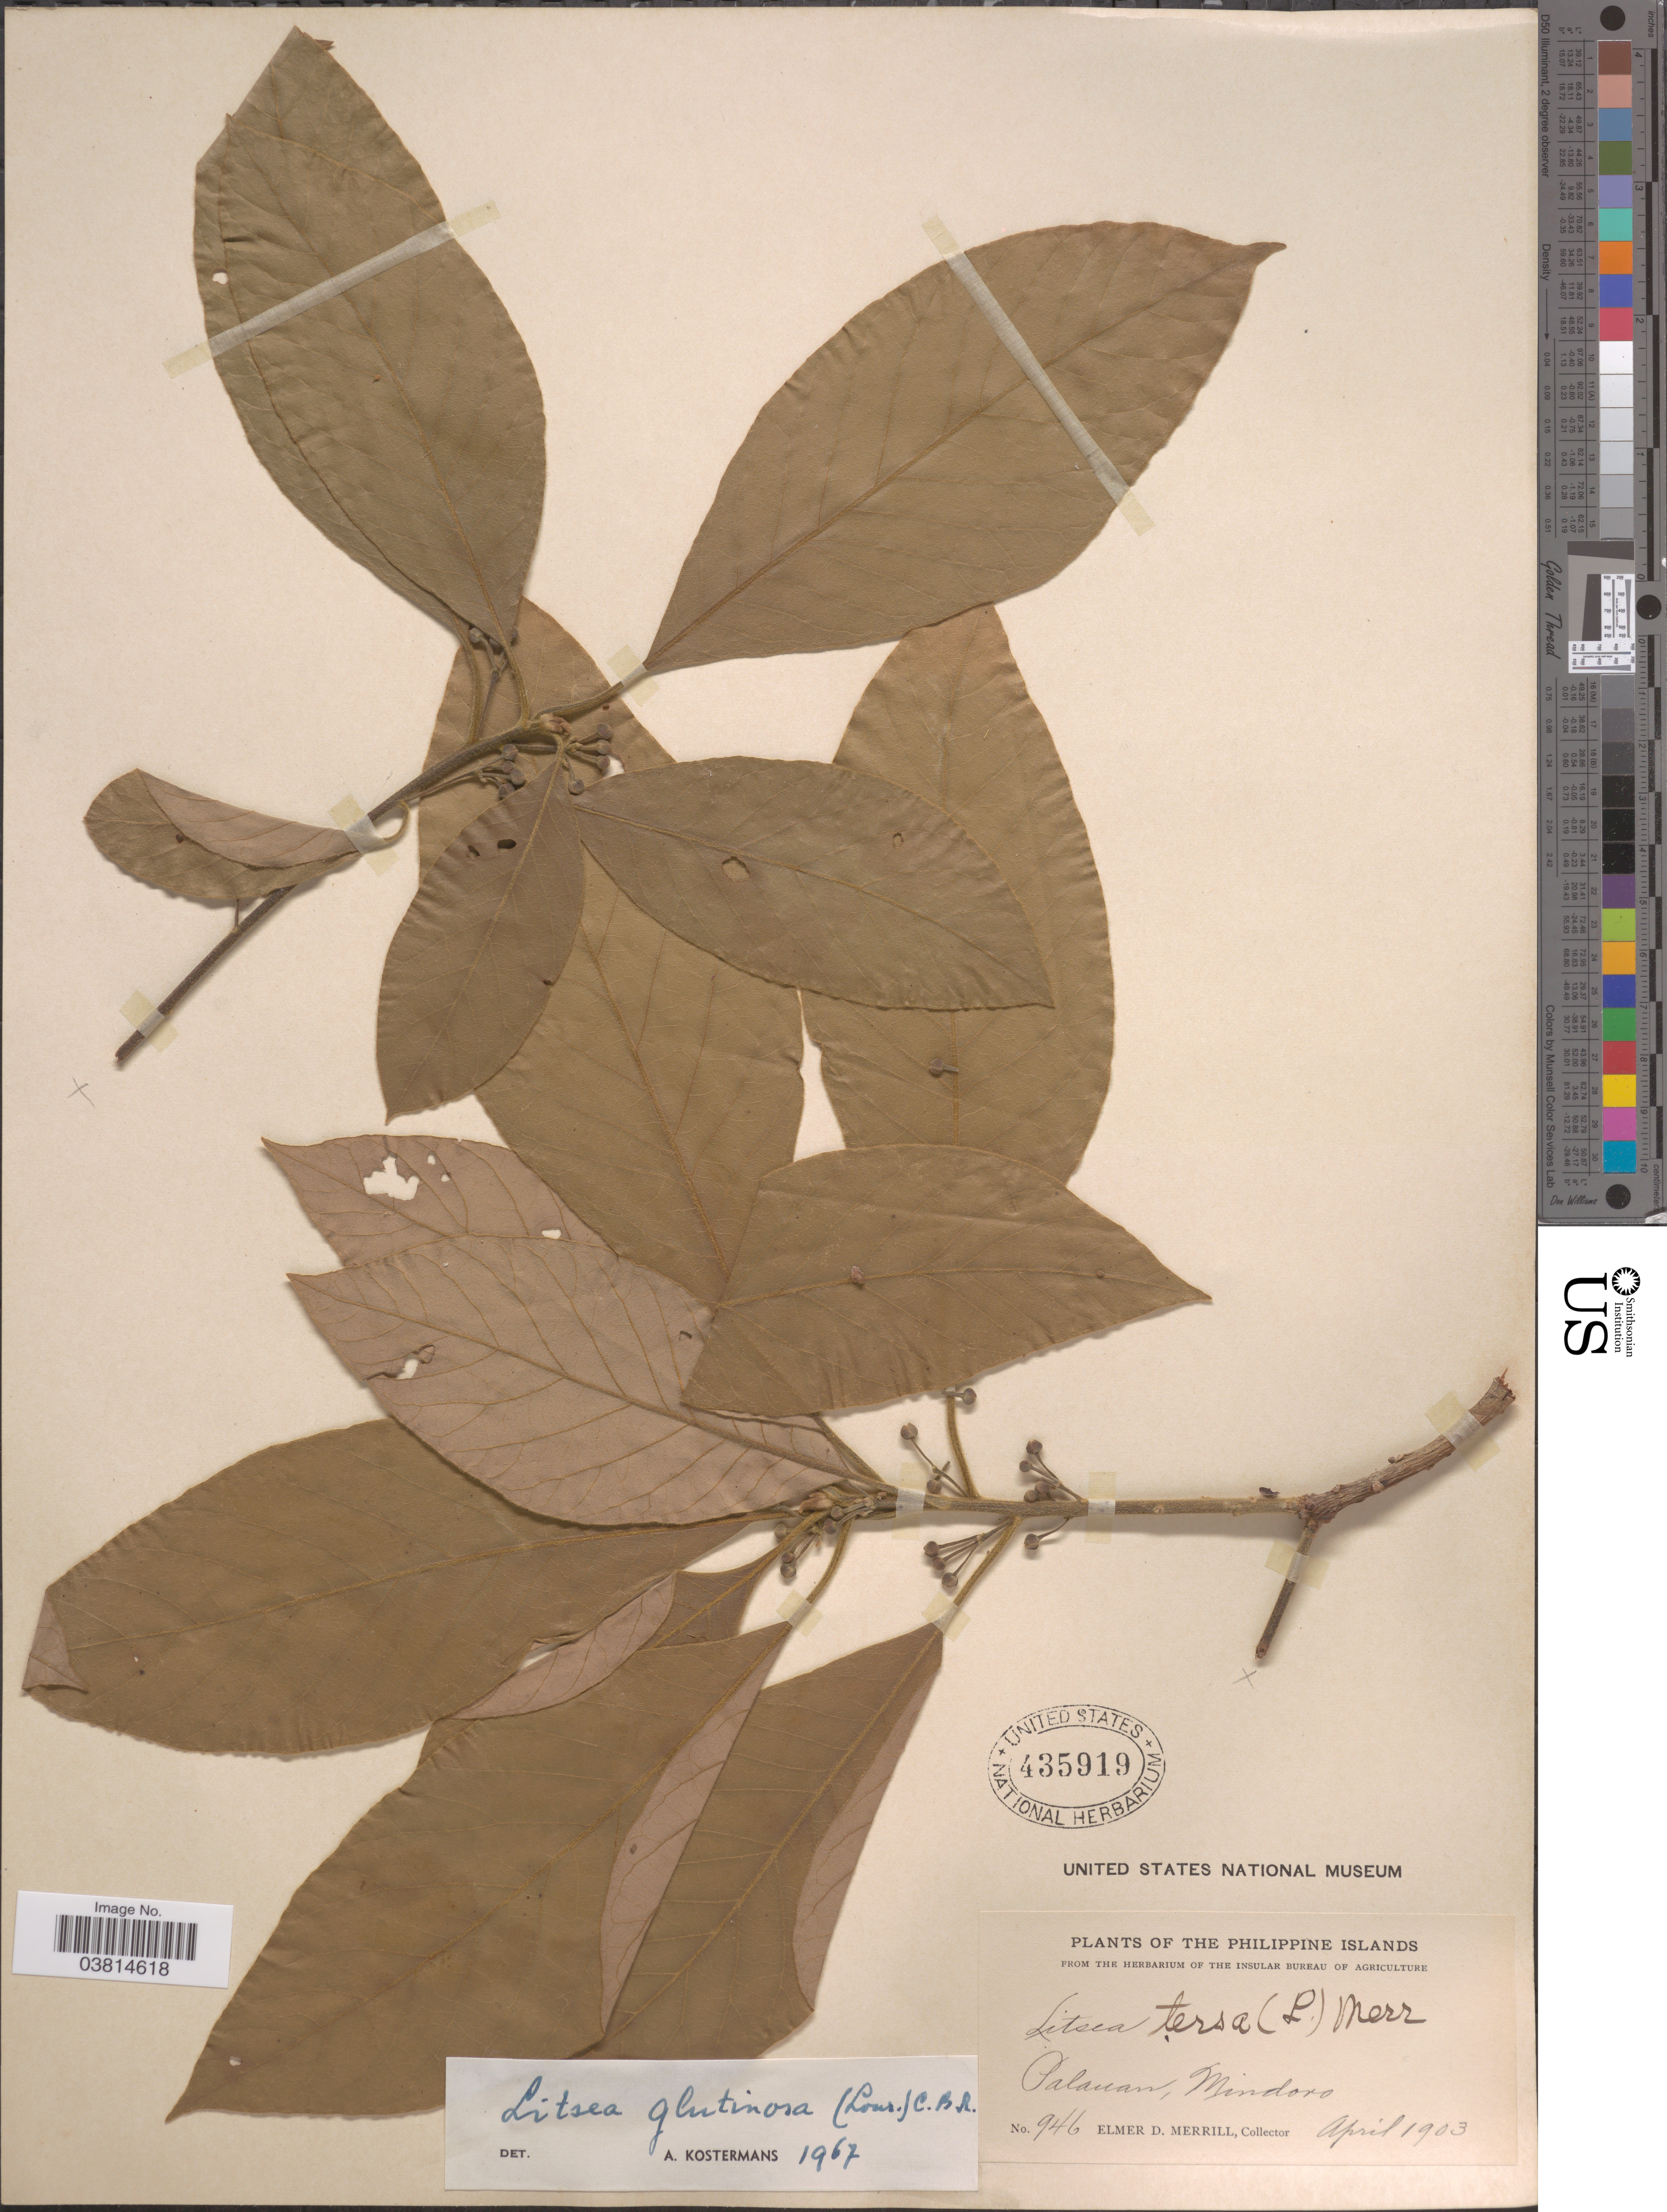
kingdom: Plantae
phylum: Tracheophyta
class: Magnoliopsida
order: Laurales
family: Lauraceae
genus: Litsea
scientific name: Litsea glutinosa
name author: (Lour.) C.B. Rob.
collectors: E. D. Merrill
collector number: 946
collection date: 1903-04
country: Philippines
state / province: Mimaropa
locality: Palawan, Mindoro.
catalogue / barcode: US 435919